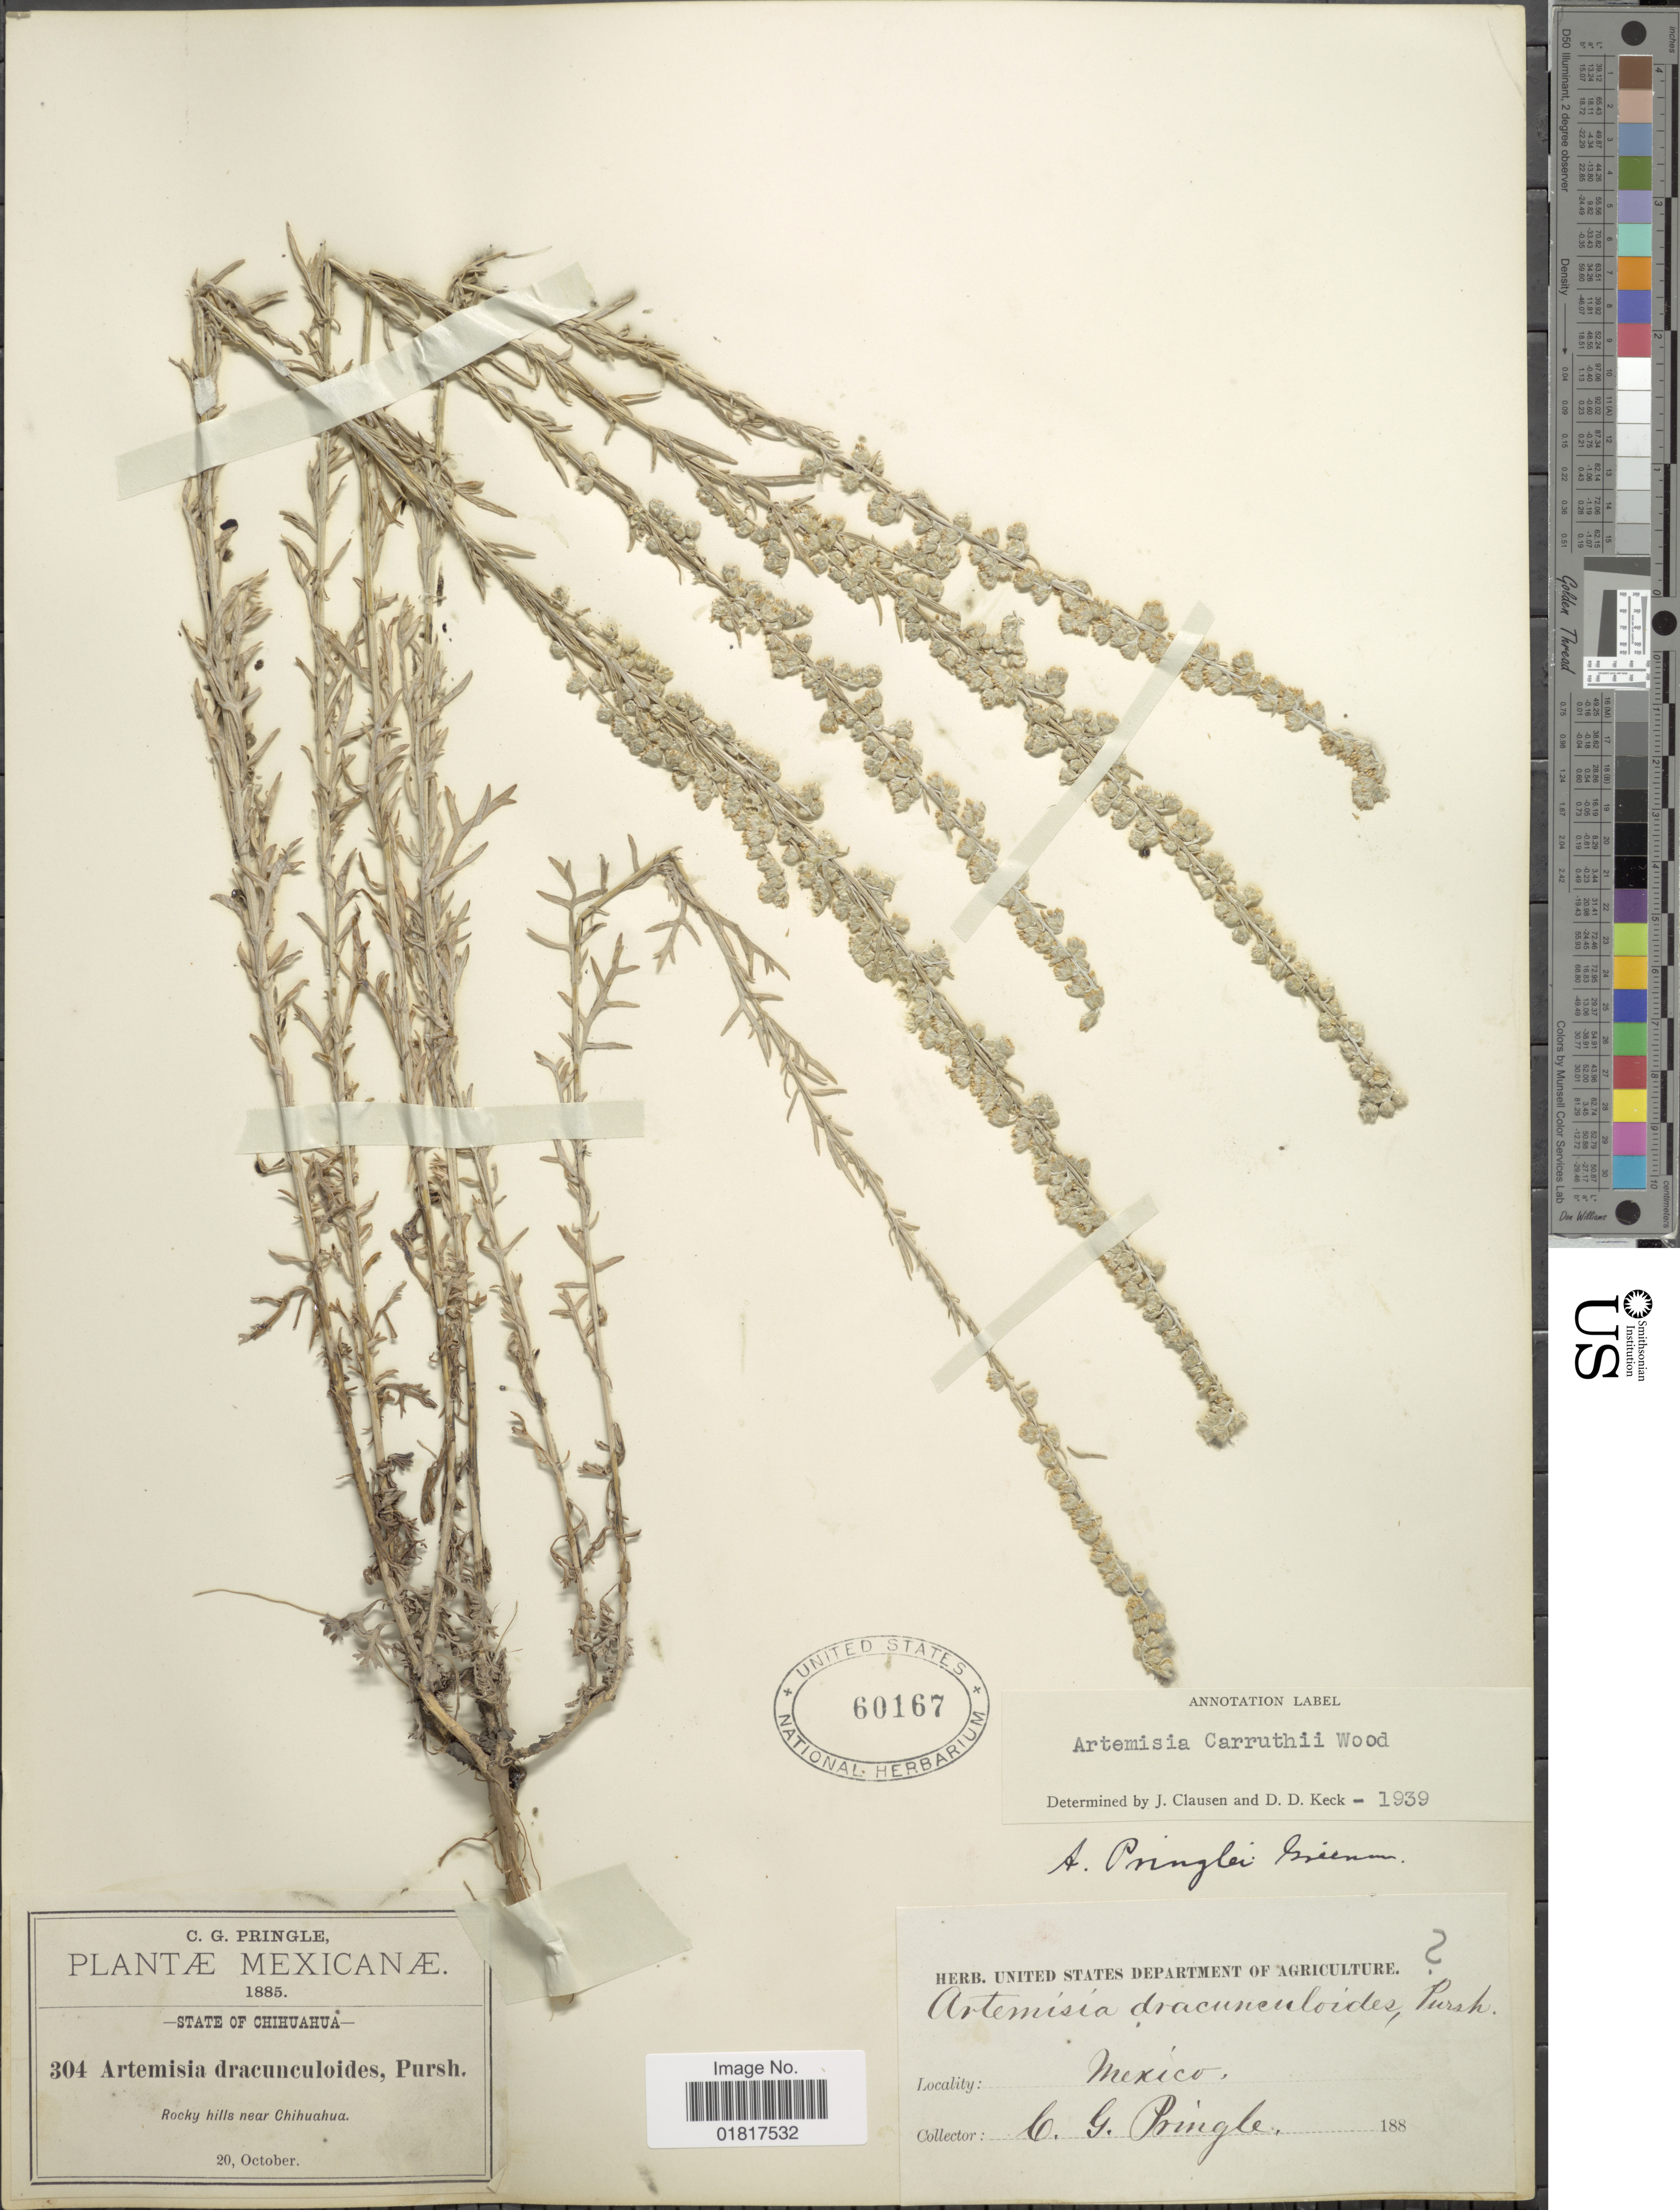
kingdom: Plantae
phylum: Tracheophyta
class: Magnoliopsida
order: Asterales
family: Asteraceae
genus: Artemisia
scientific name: Artemisia carruthii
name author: Alph. Wood ex Carruth.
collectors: C. G. Pringle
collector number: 304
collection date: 1885-10-20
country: Mexico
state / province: Chihuahua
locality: Rocky hills near Chihuahua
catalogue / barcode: US 60167